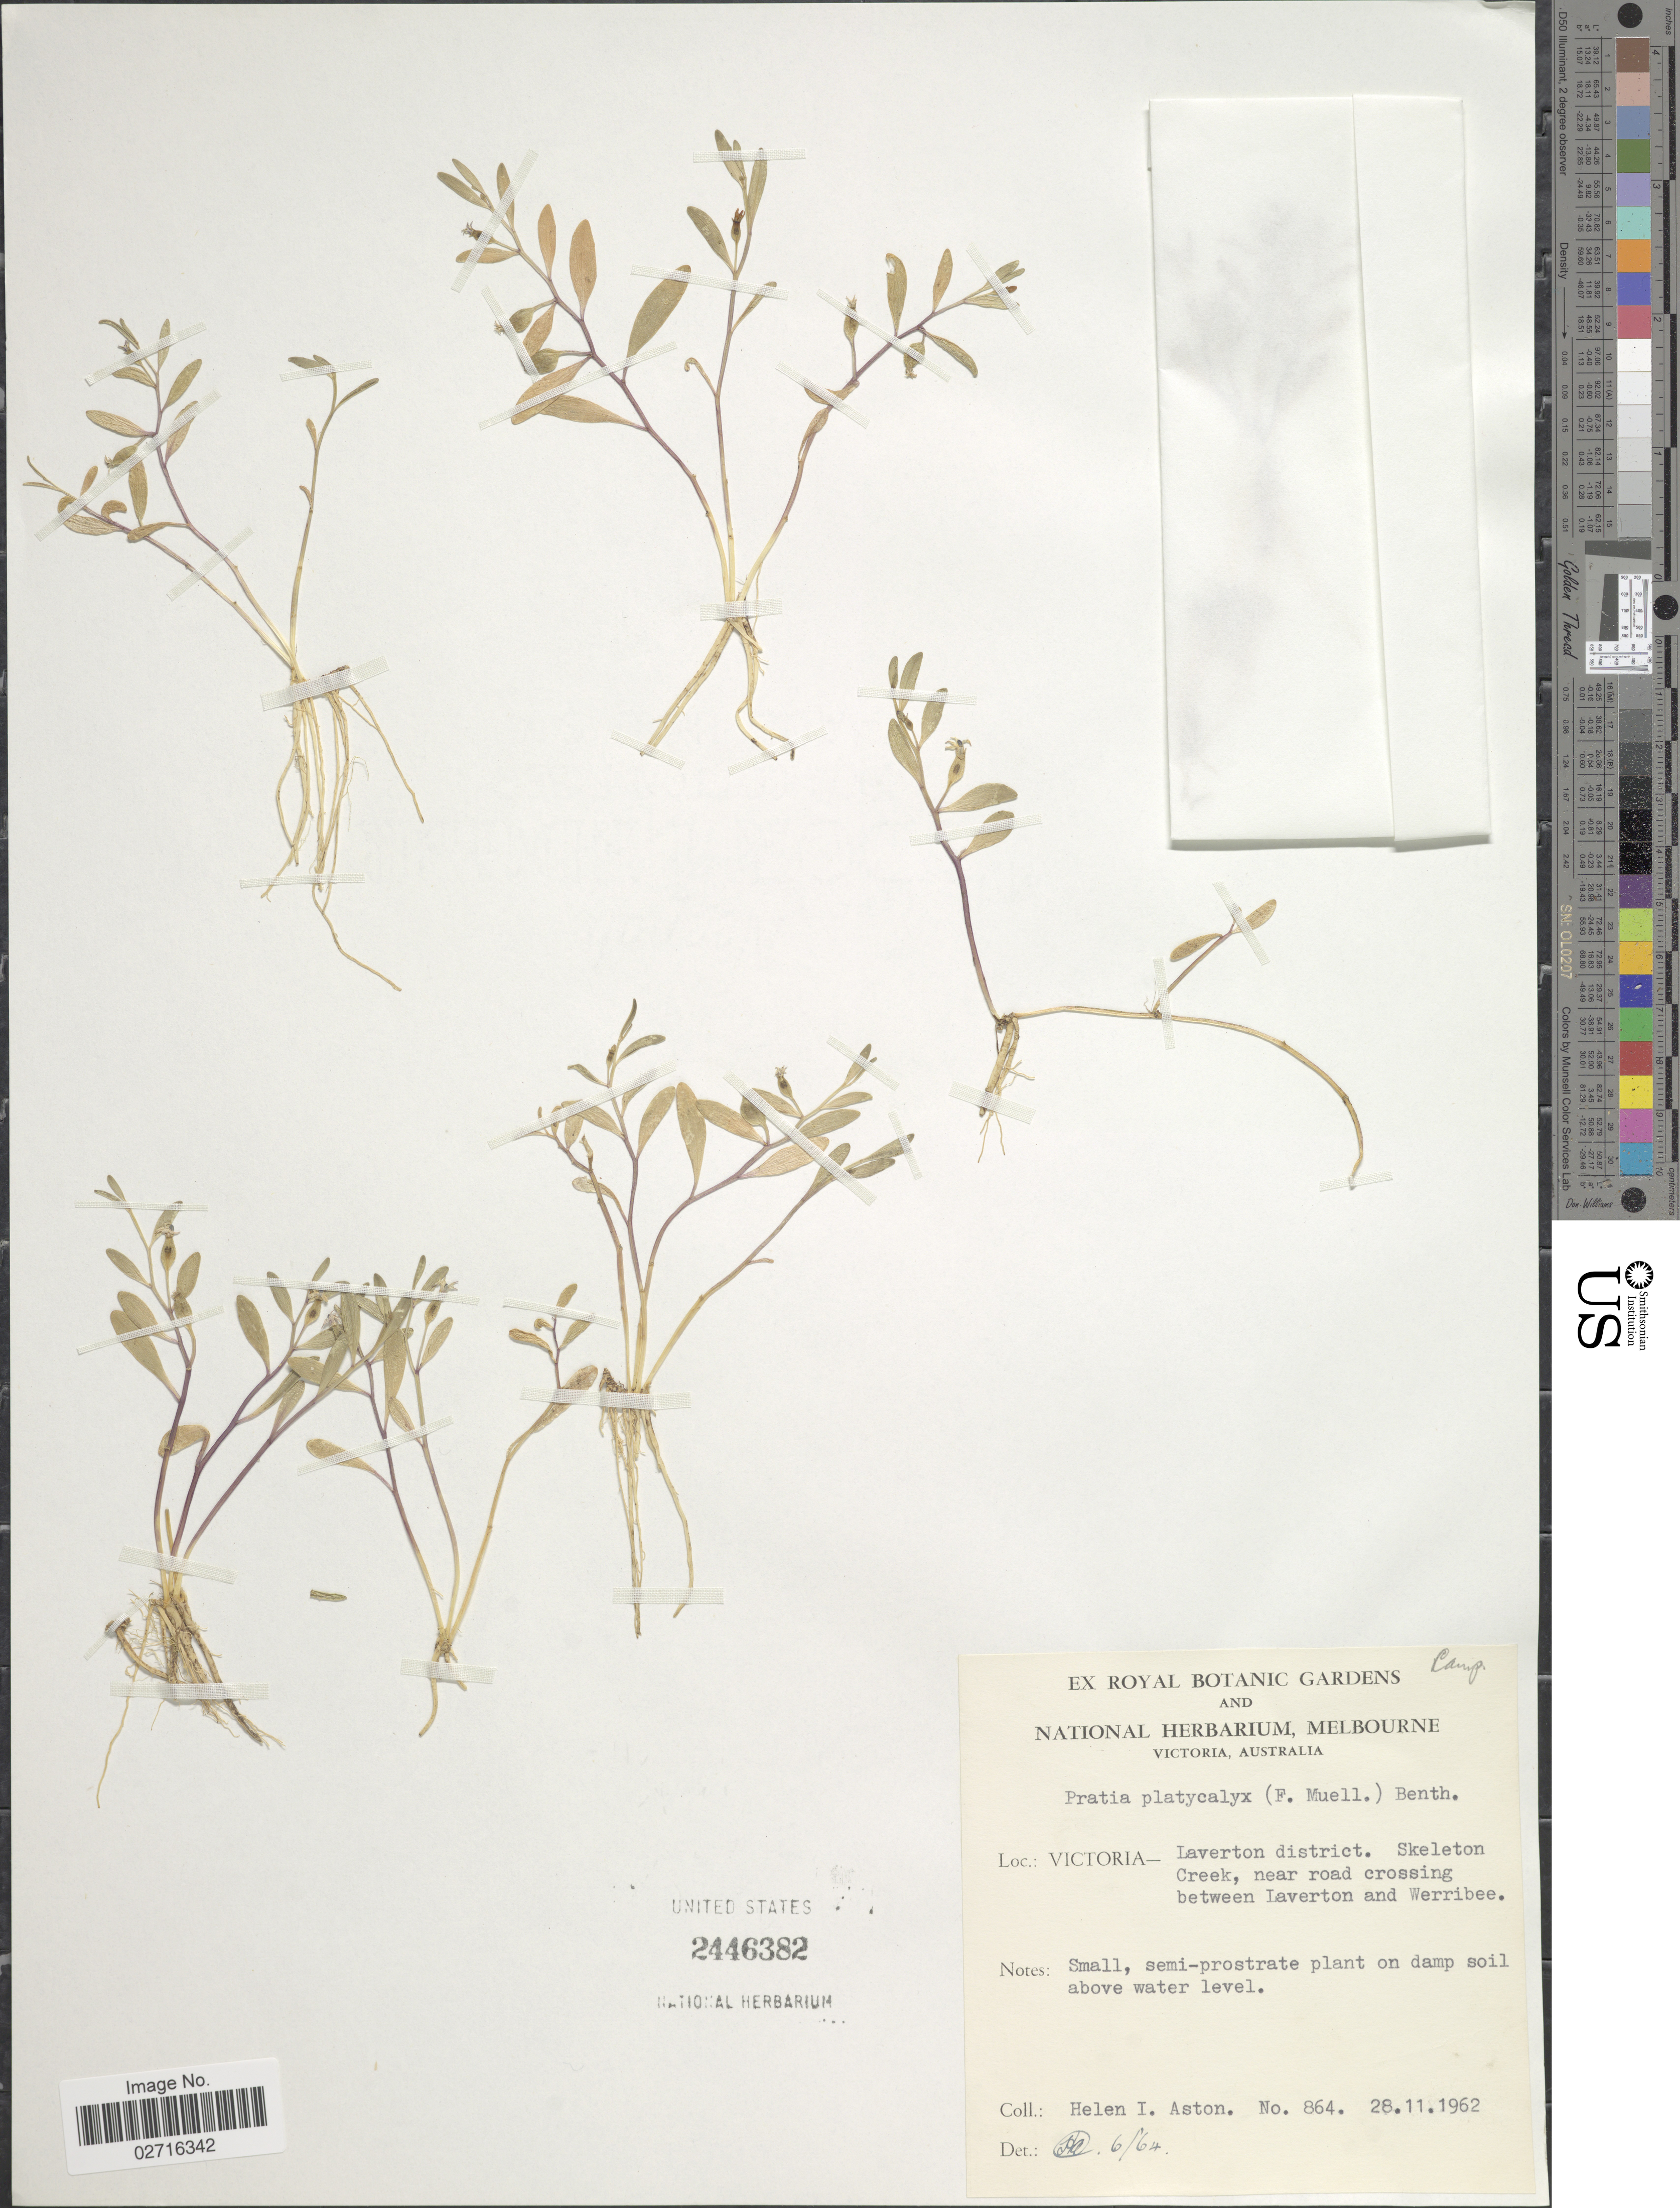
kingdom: Plantae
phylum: Tracheophyta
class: Magnoliopsida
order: Asterales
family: Campanulaceae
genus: Pratia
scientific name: Pratia platycalyx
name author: (F. Muell.) Benth.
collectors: H. I. Aston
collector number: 864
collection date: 1962-11-28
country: Australia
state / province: Victoria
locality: Victoria - Laverton district. Skeleton Creek, near road crossing between Laverton and Werribee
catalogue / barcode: US 2446382